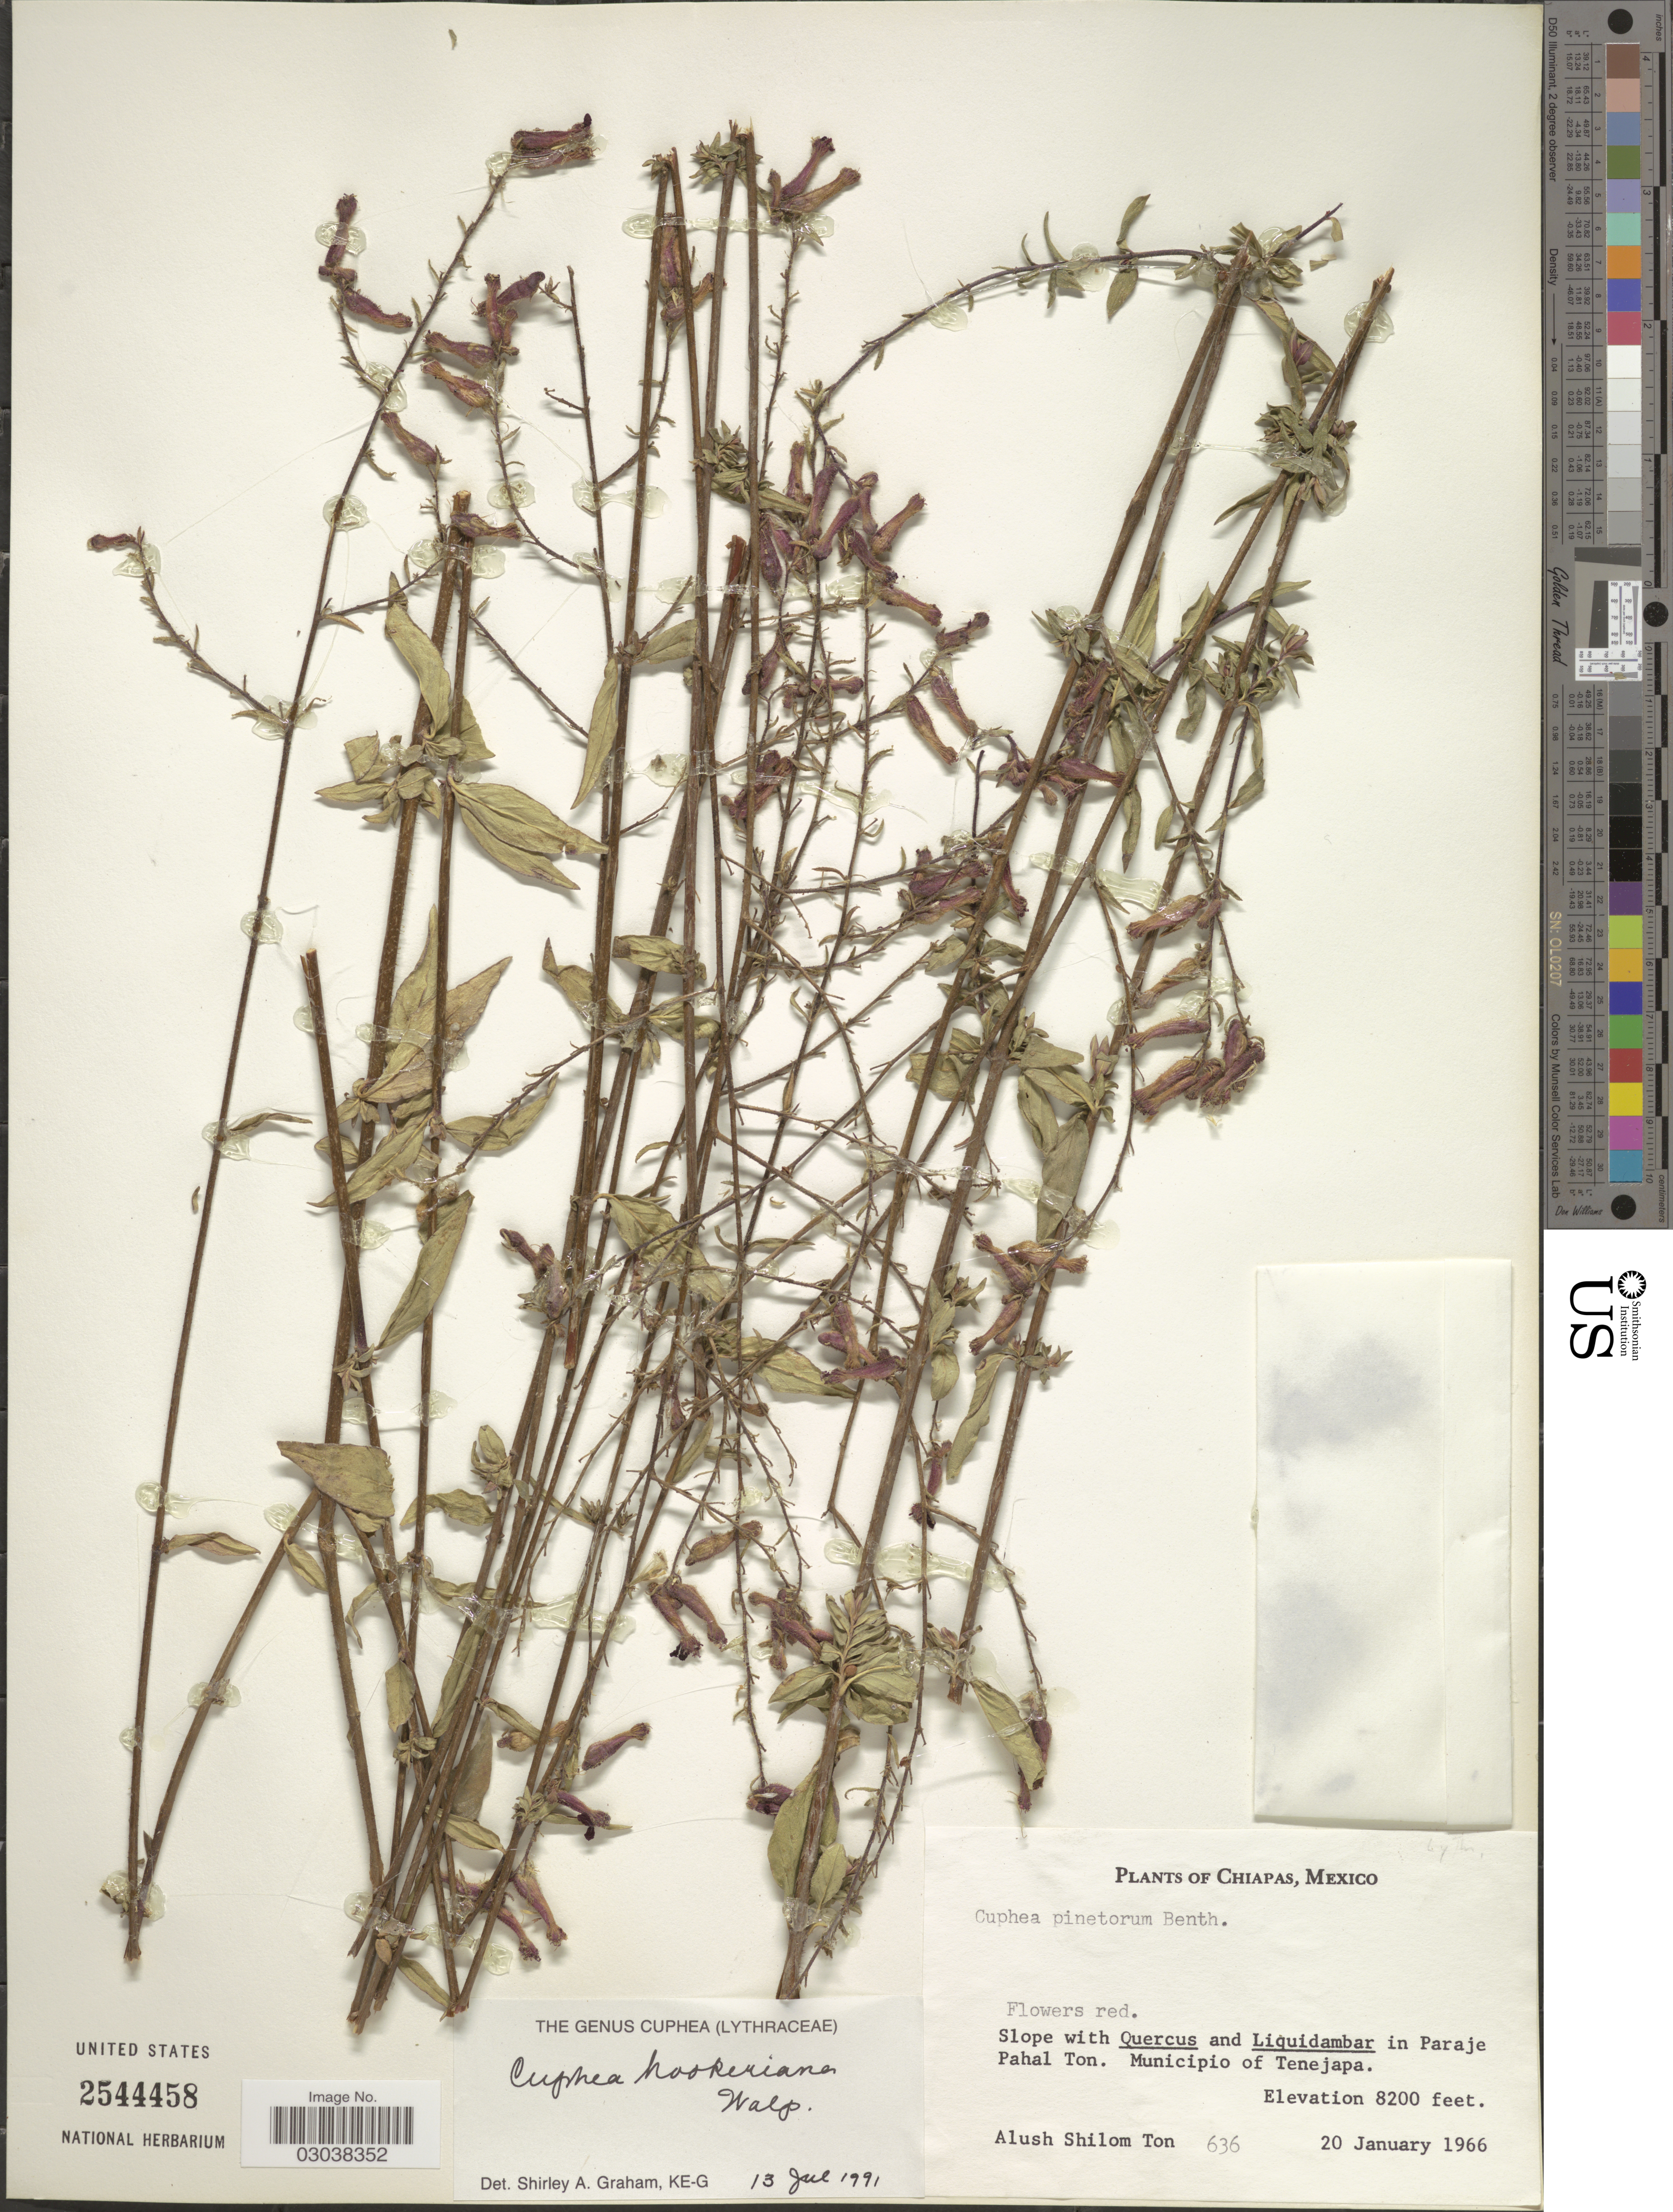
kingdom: Plantae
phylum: Tracheophyta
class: Magnoliopsida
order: Myrtales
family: Lythraceae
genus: Cuphea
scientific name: Cuphea hookeriana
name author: Walp.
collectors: A. M. Ton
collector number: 636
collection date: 1966-01-20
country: Mexico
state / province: Chiapas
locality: In Paraje Pahal Ton. Municipio of Tenejapa.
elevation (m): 2499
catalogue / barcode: US 2544458